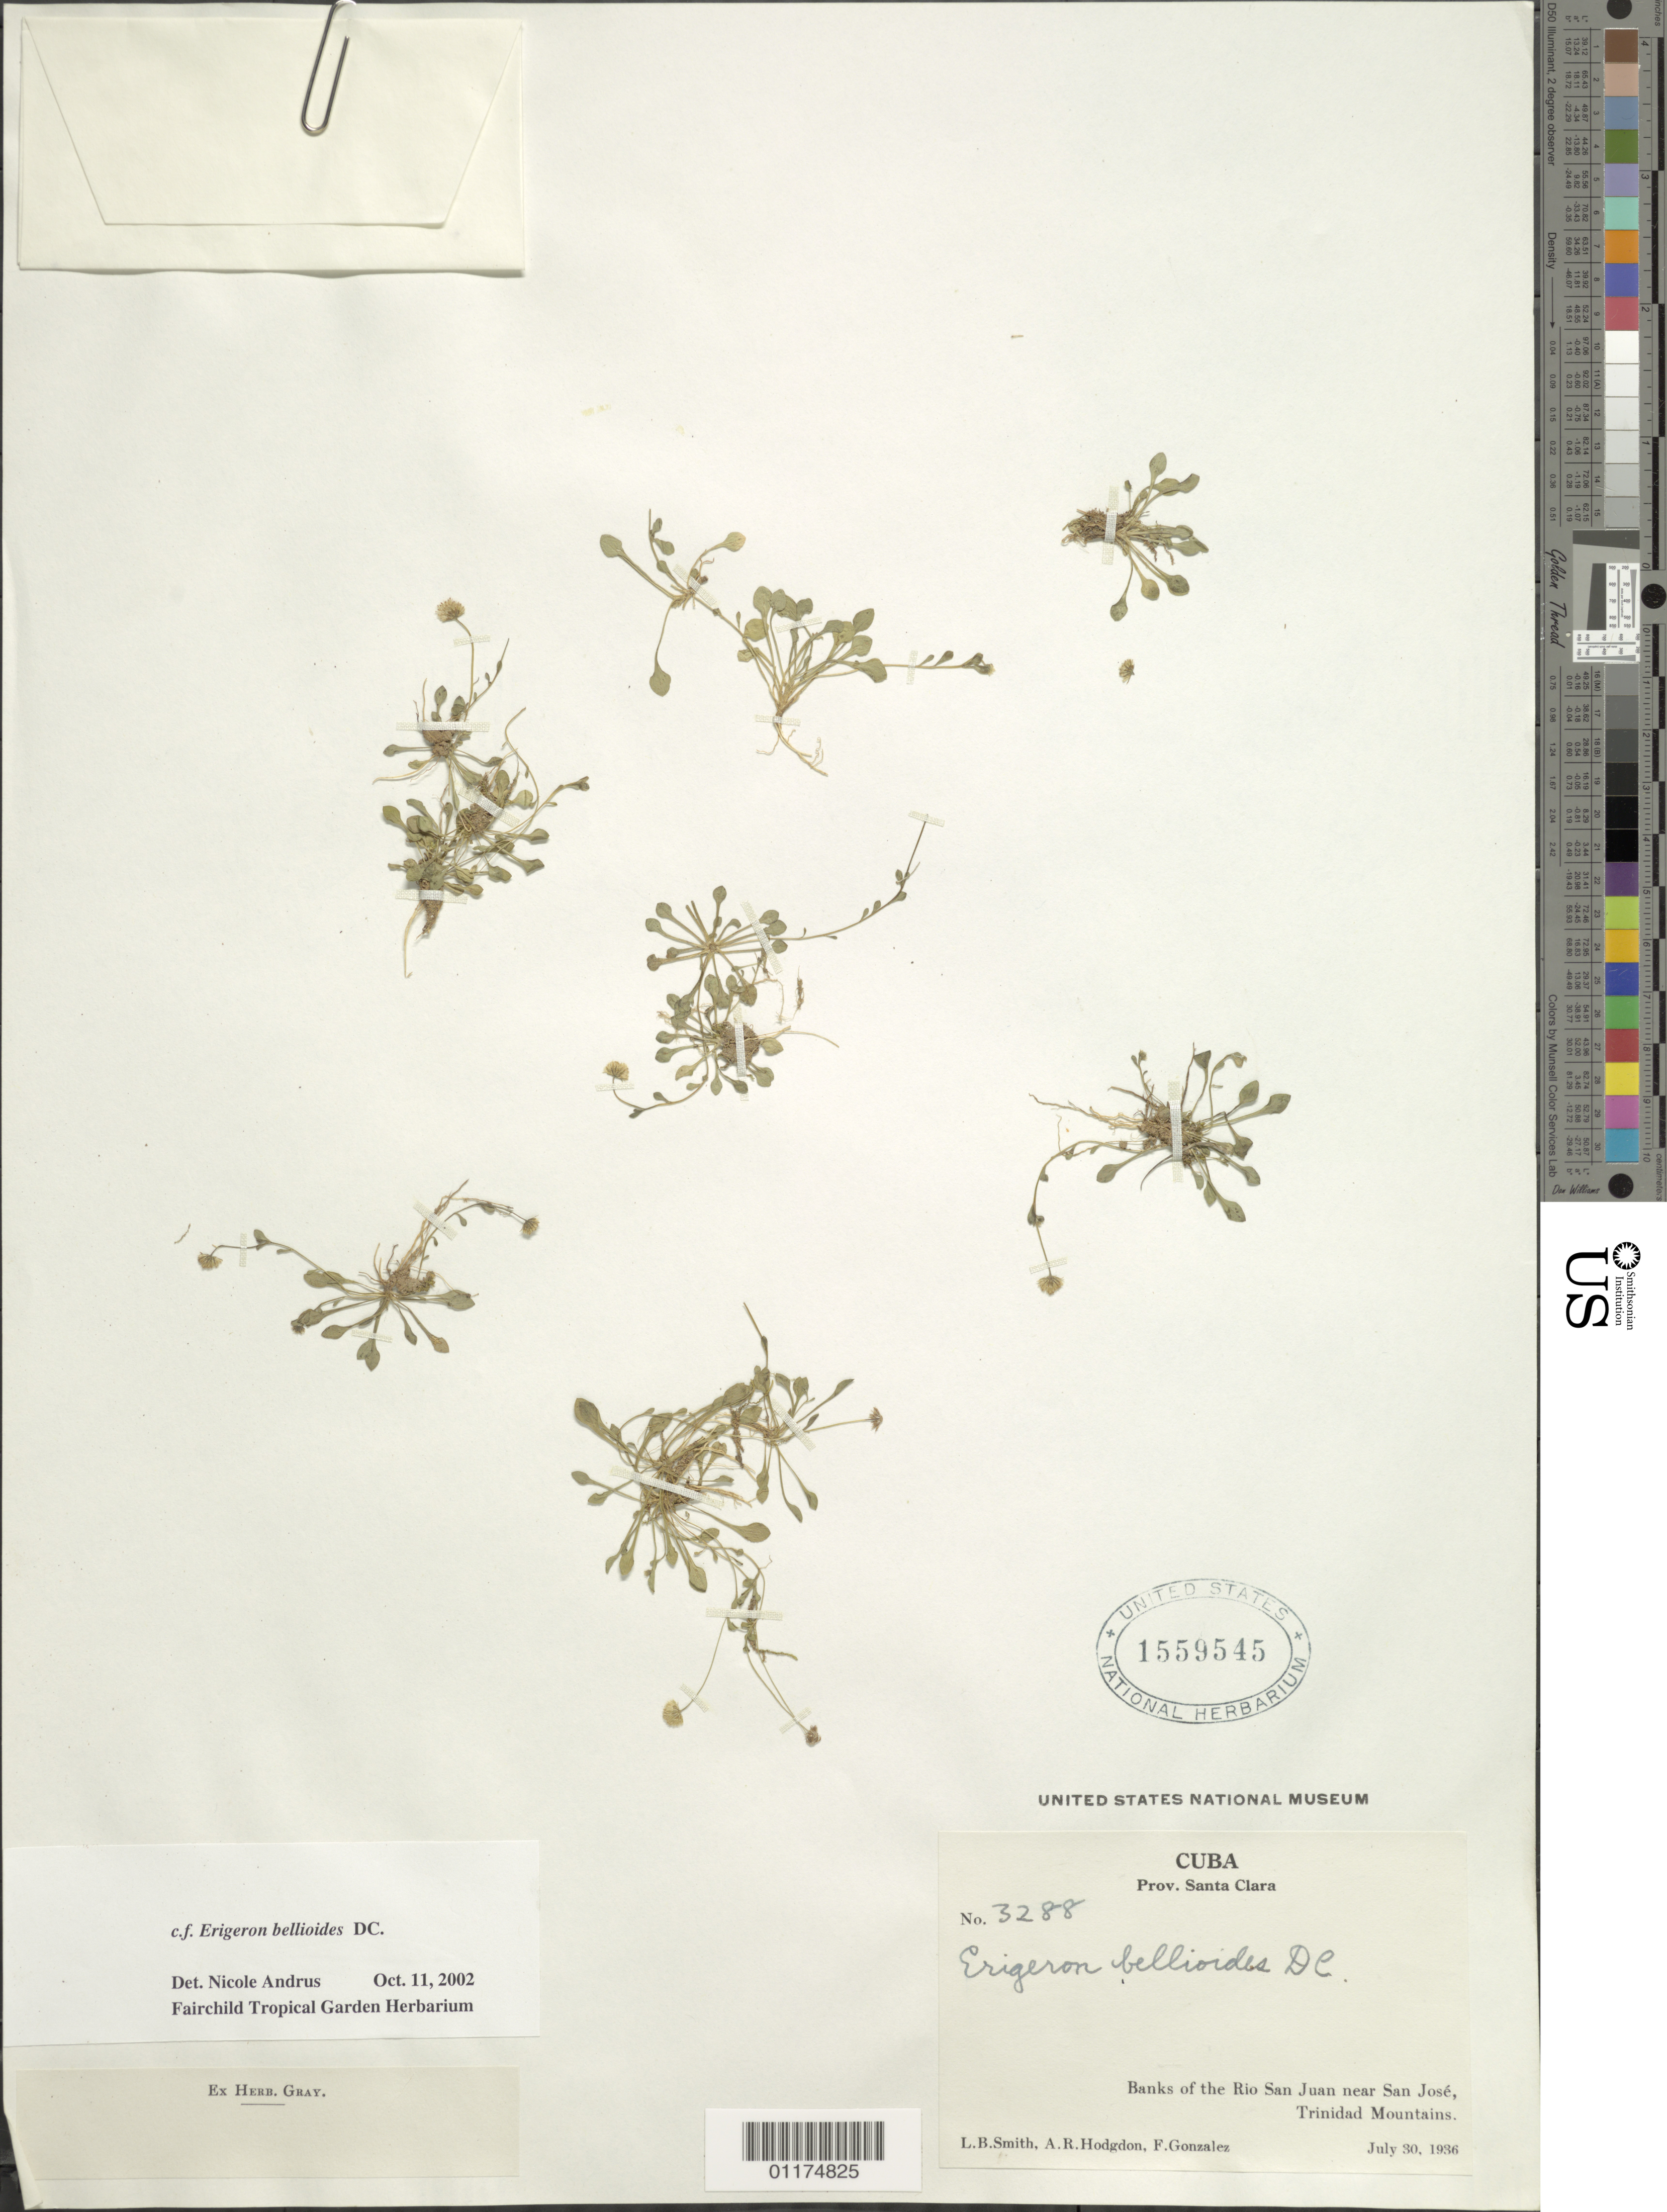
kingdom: Plantae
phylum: Tracheophyta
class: Magnoliopsida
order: Asterales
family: Asteraceae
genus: Erigeron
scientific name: Erigeron bellioides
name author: DC.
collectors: L. Smith, A. R. Hodgdon & F. González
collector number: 3288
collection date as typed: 30 Jan 1936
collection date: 1936-01-30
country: Cuba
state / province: Villa Clara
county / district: Santa Clara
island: Cuba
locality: Banks of the Rio San Juan near San Jose, Trinidad Mountains.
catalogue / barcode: US 1559545